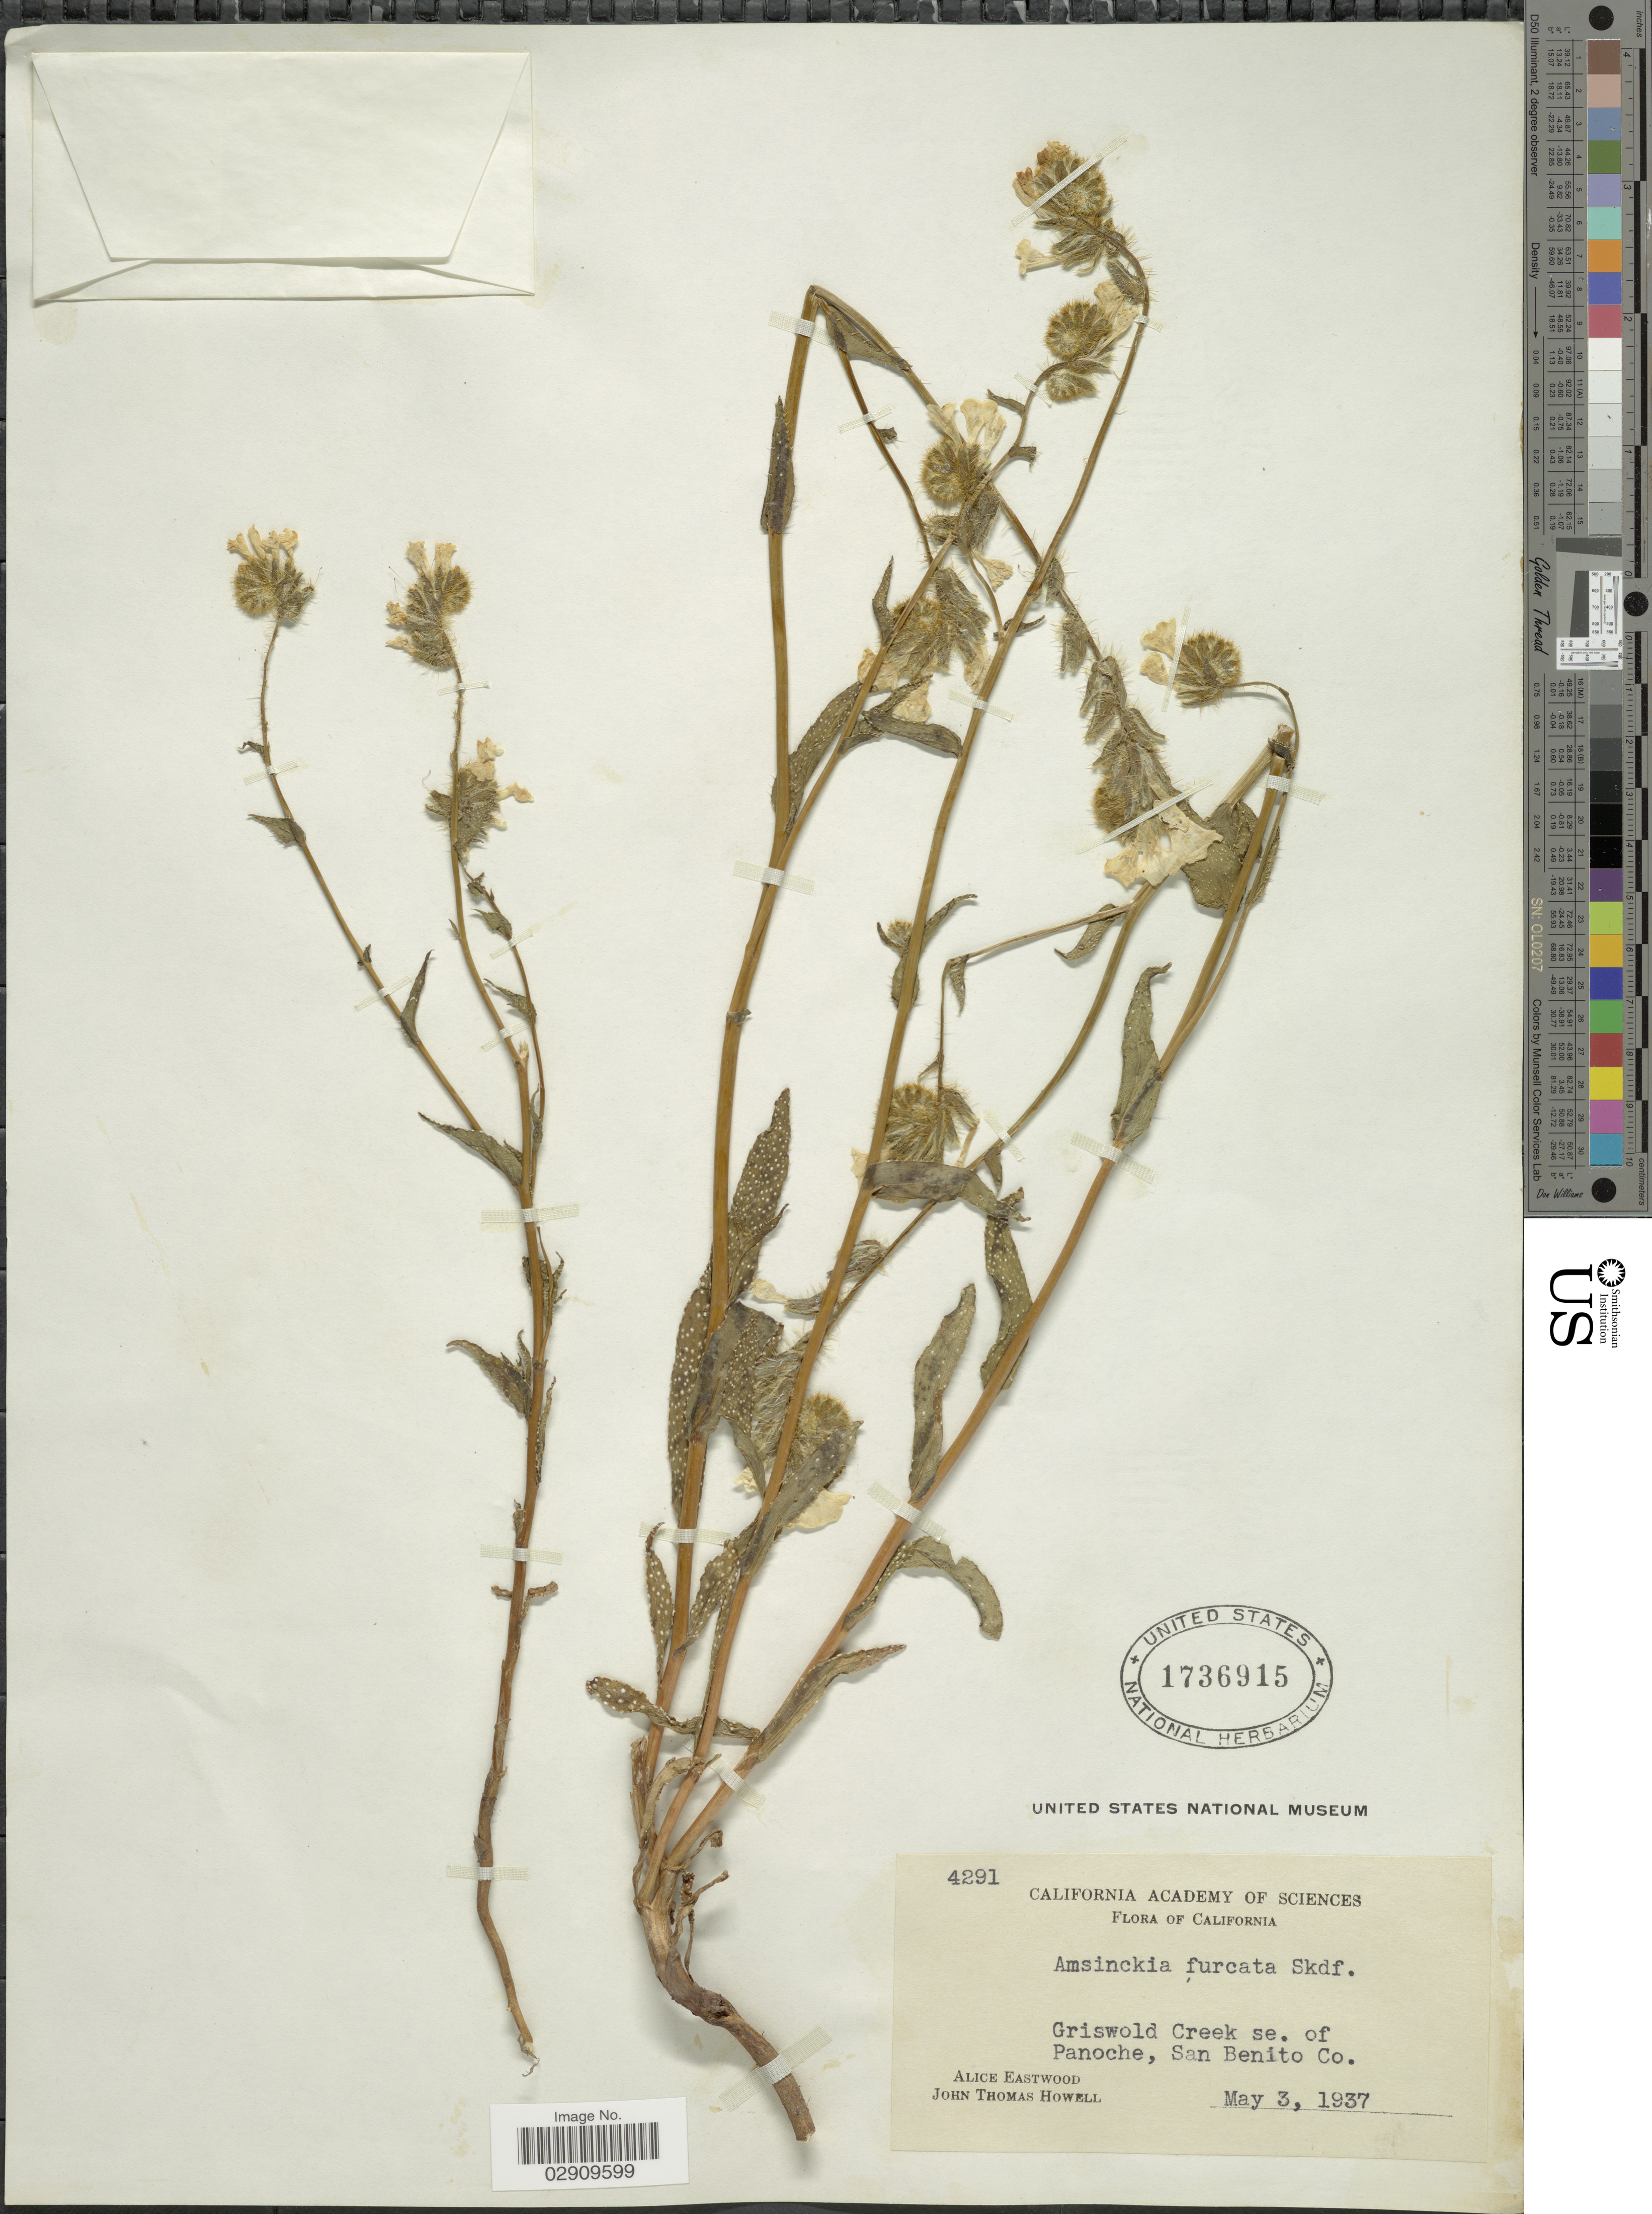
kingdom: Plantae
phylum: Tracheophyta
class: Magnoliopsida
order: Boraginales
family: Boraginaceae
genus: Amsinckia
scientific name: Amsinckia vernicosa var. furcata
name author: (Suksd.) Hoover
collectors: A. Eastwood & J. T. Howell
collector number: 4291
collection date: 1937-05-03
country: United States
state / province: California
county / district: San Benito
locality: Griswold Creek se. of Panoche, San Benito Co.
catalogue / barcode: US 1736915